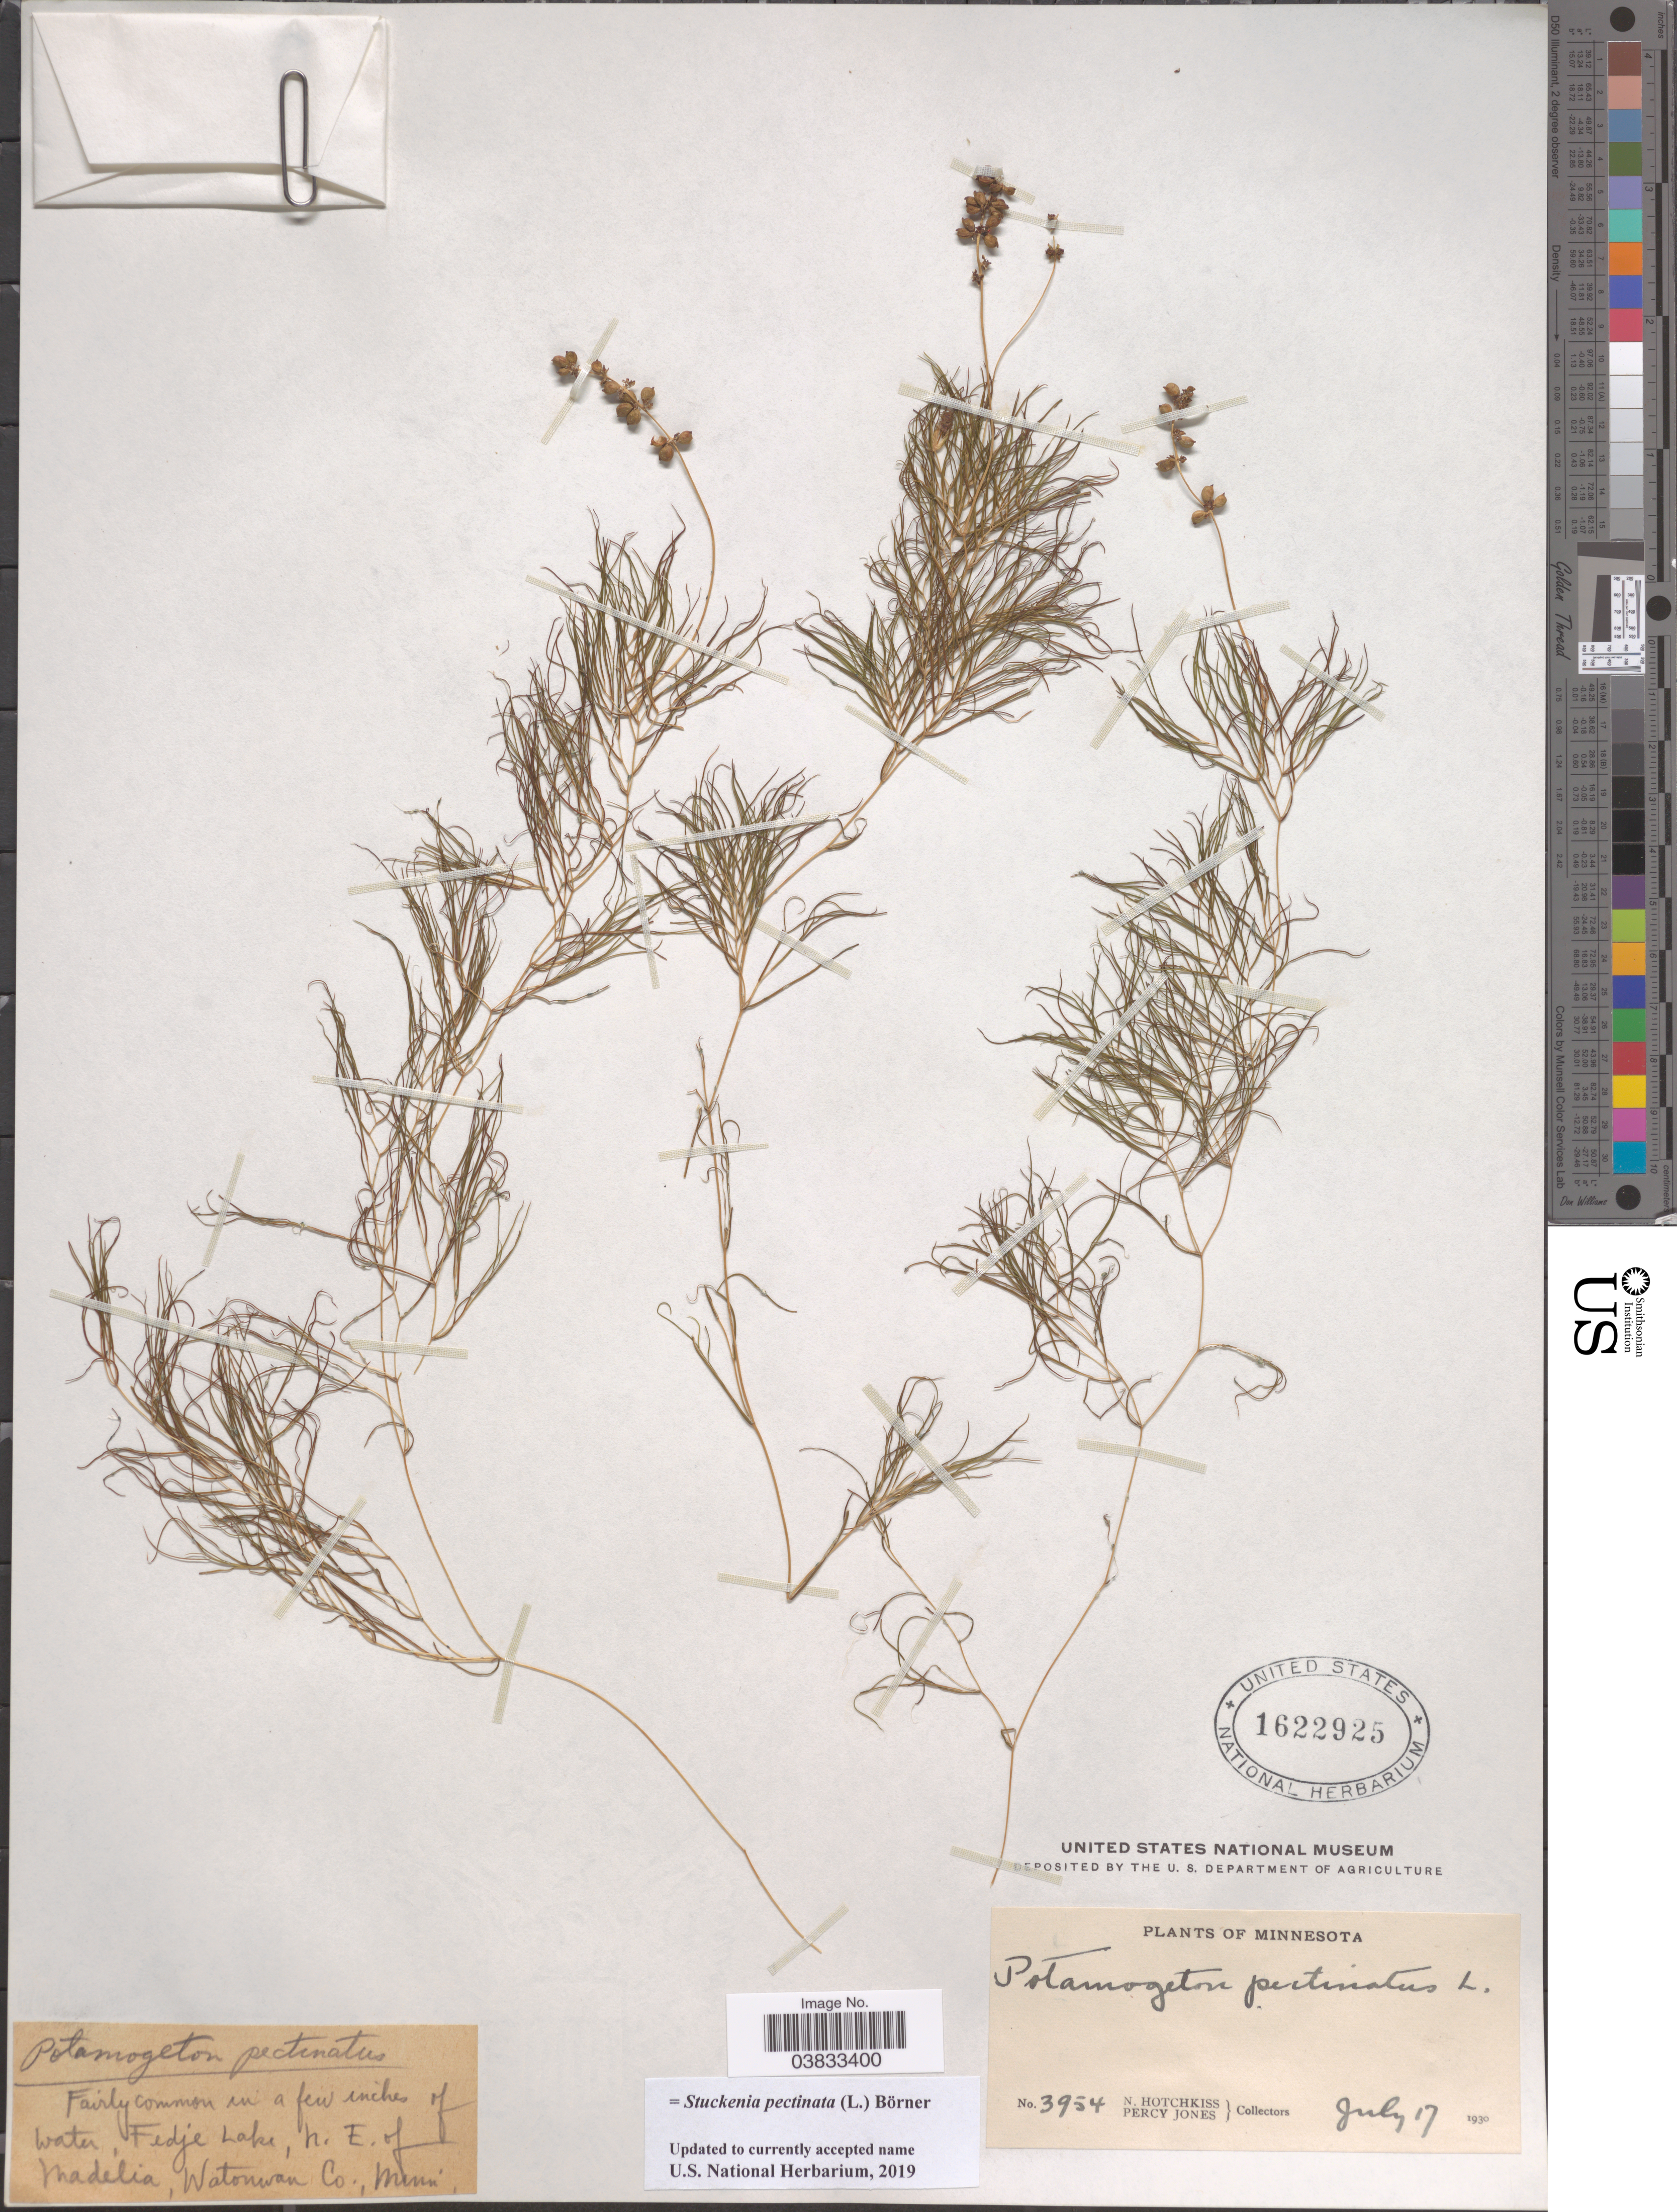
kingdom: Plantae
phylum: Tracheophyta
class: Liliopsida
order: Alismatales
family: Potamogetonaceae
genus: Stuckenia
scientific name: Stuckenia pectinata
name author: (L.) Börner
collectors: N. Hotchkiss & P. Jones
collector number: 3954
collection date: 1930-07-17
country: United States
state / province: Minnesota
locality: Fedje Lake, N. E. of Madelia. Watonwan Co.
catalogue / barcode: US 1622925